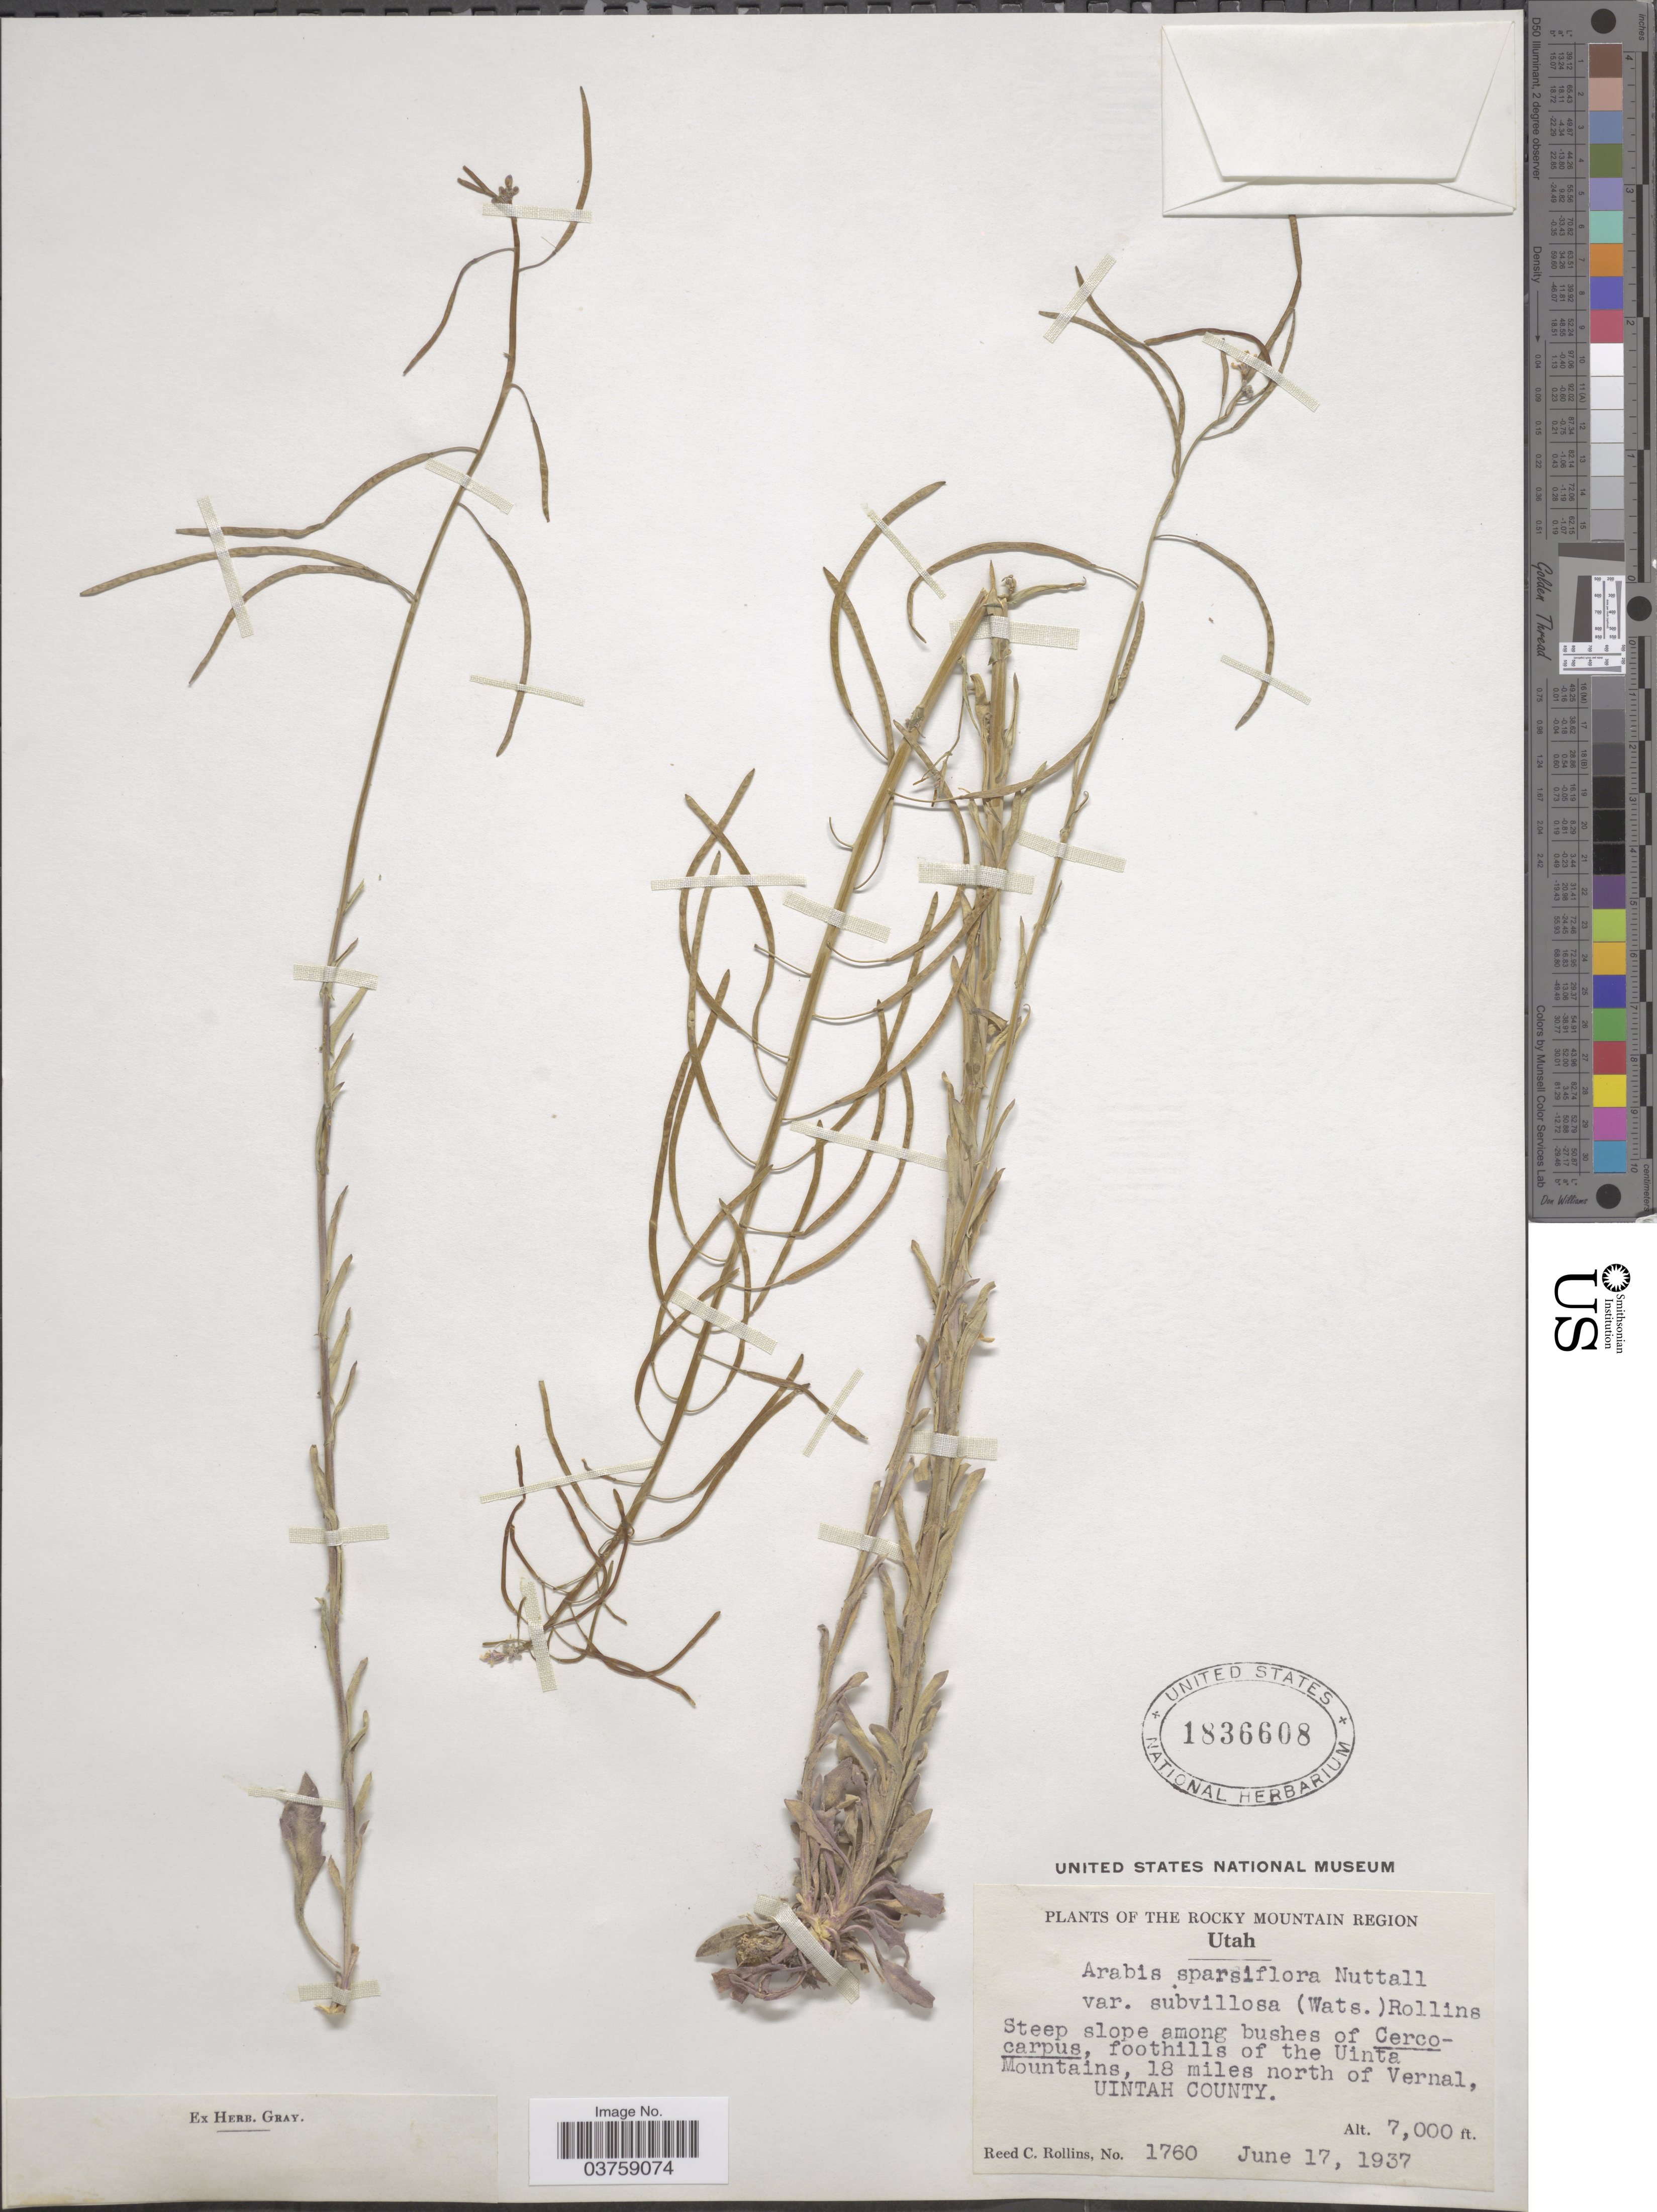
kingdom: Plantae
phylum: Tracheophyta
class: Magnoliopsida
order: Brassicales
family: Brassicaceae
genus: Arabis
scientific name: Arabis sparsiflora var. subvillosa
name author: (S. Watson) Rollins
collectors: R. C. Rollins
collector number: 1760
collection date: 1937-06-17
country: United States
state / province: Utah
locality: The Rocky Mountain Region. Foothills of the Uinta Mountains, 18 miles north of Vernal, Uintah County.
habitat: steep slope among bushes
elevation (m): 2134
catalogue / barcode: US 1836608